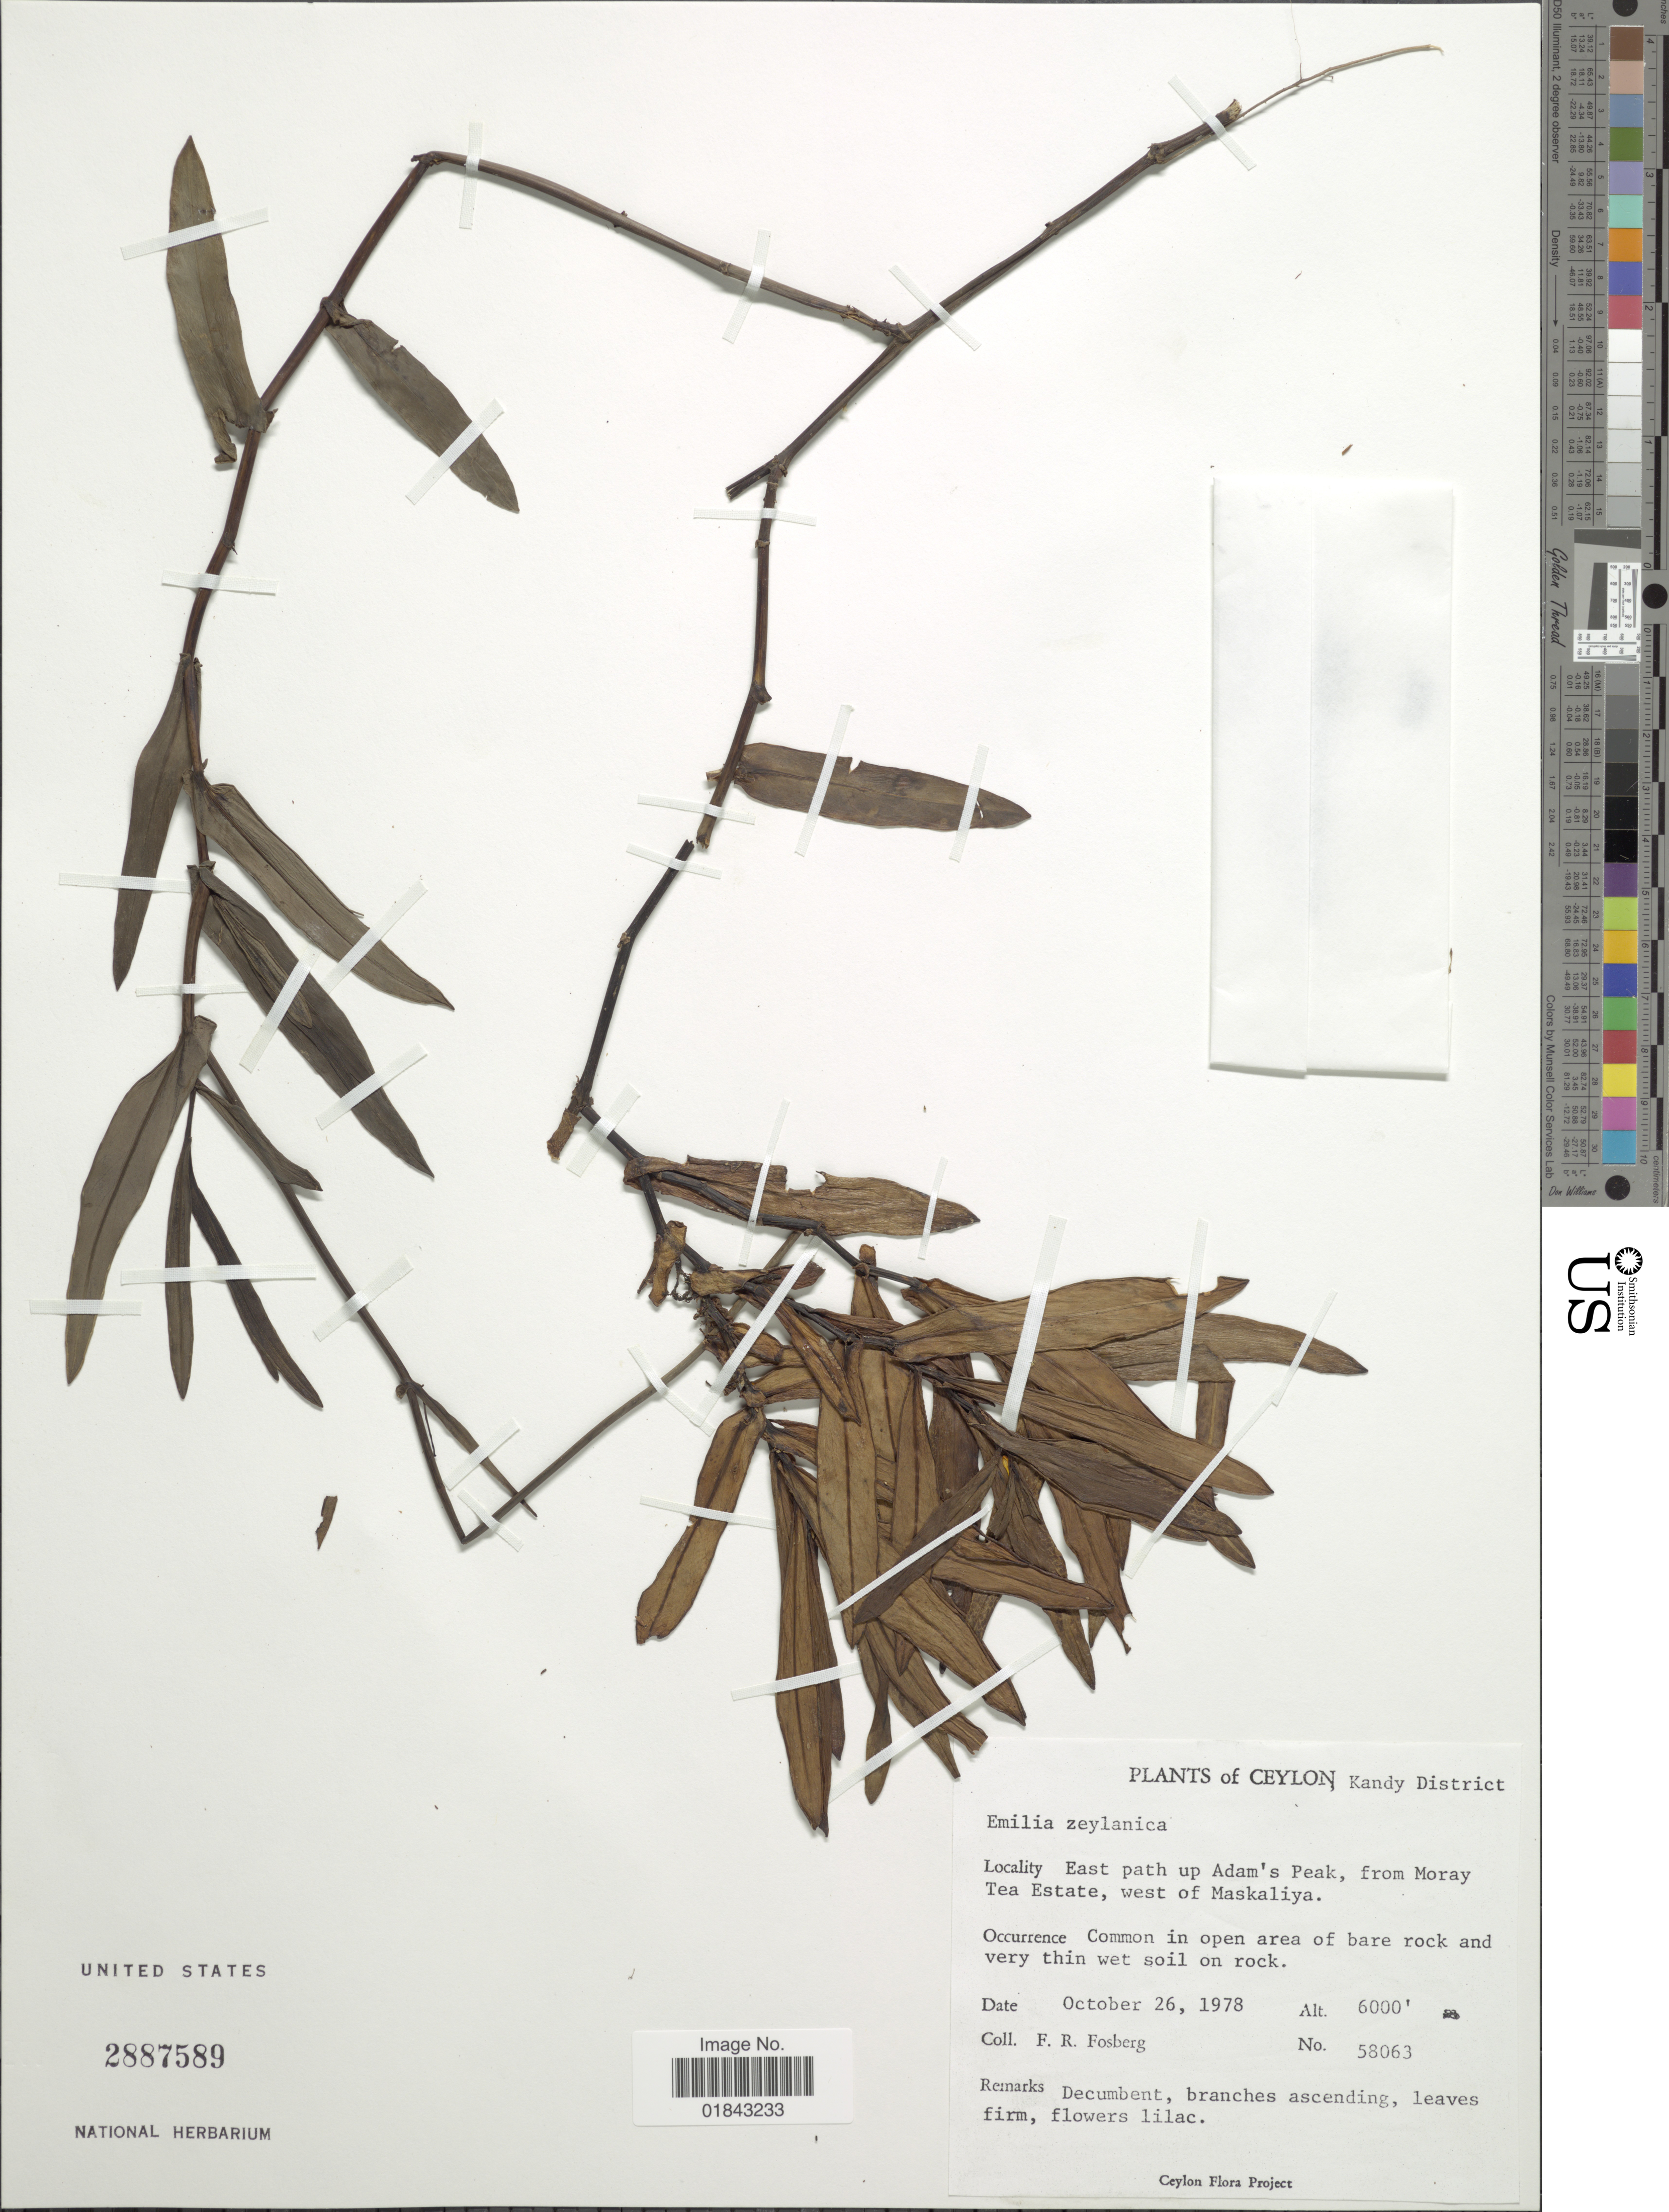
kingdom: Plantae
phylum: Tracheophyta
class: Magnoliopsida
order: Asterales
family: Asteraceae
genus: Emilia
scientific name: Emilia zeylanica var. walkeri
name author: (Hook. f.) Trimen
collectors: F. R. Fosberg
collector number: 58063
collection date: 1978-10-26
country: Sri Lanka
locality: Ceylon, Kandy District, east path up Adam's Peak, from Moray Tea Estate, west Maskaliya, common in open area of bare rock and very thin wet soil on roclk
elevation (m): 1829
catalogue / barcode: US 2887589